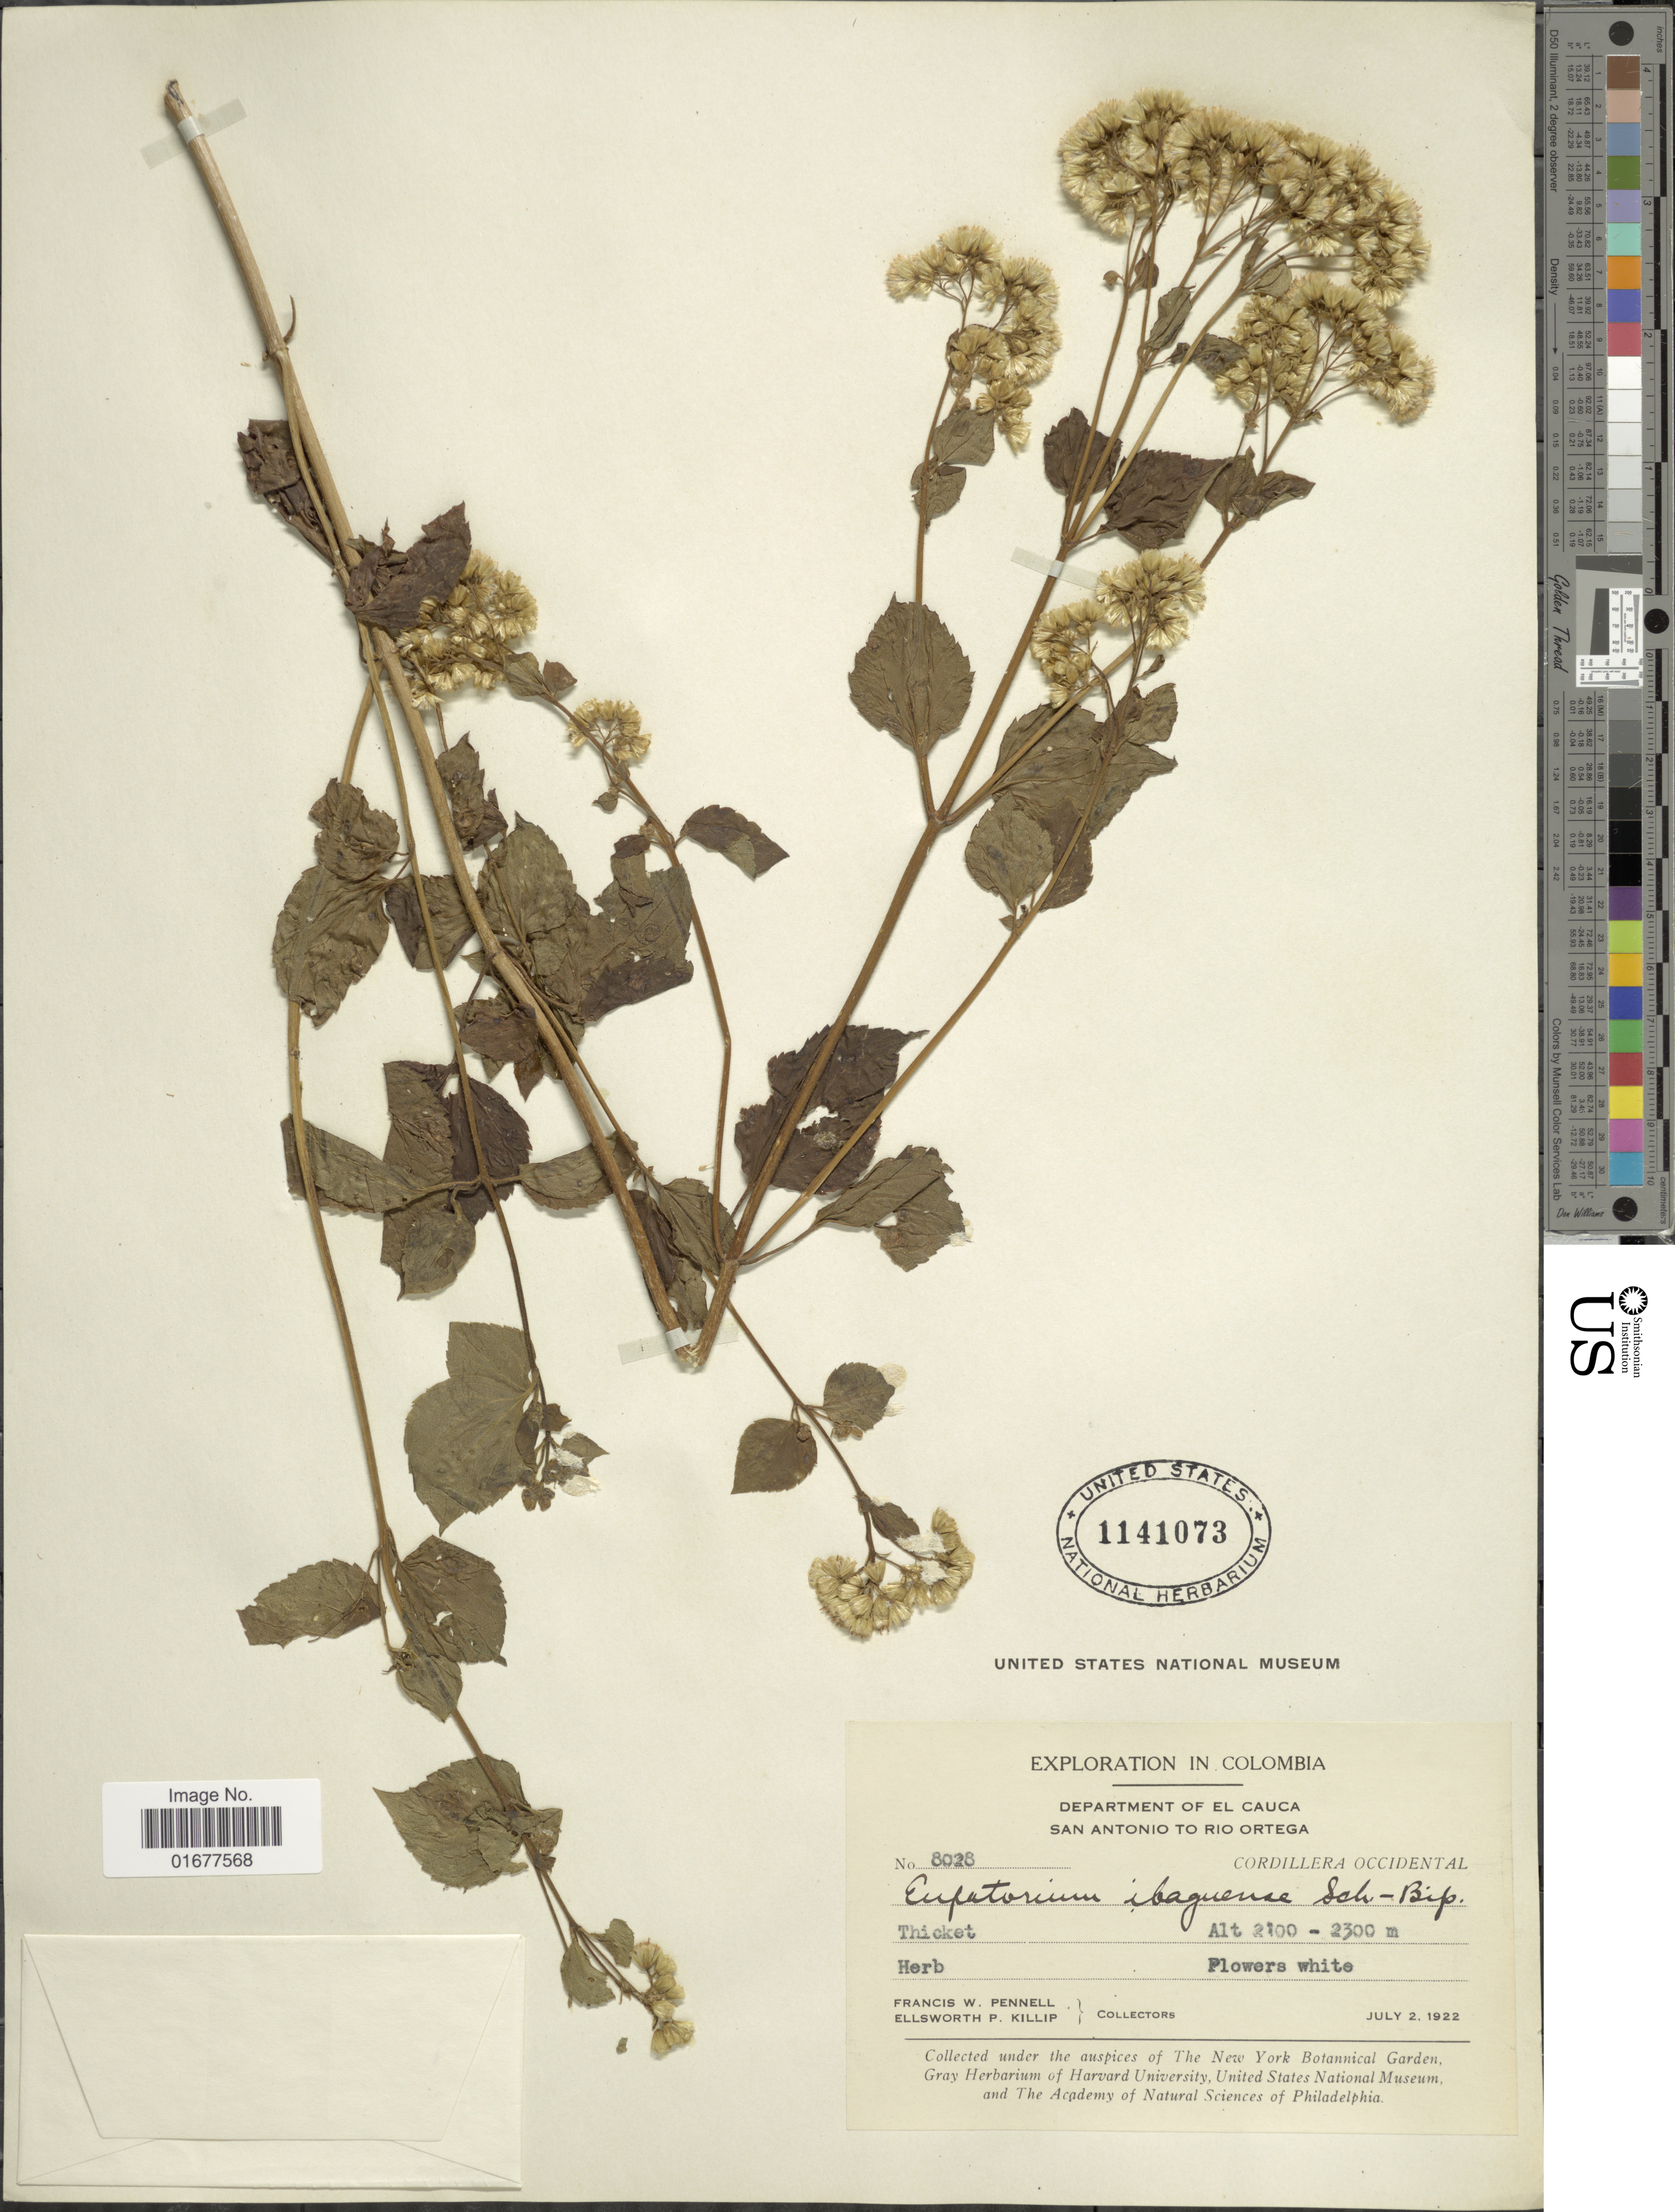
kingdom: Plantae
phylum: Tracheophyta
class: Magnoliopsida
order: Asterales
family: Asteraceae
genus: Ageratina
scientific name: Ageratina sodiroi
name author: (Hieron.) R.M. King & H. Rob.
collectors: F. W. Pennell & E. P. Killip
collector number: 8028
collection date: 1922-07-02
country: Colombia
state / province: Cauca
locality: Sam Antonio to Rio Ortega, Cordillera Oriental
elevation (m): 2100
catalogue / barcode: US 1141073